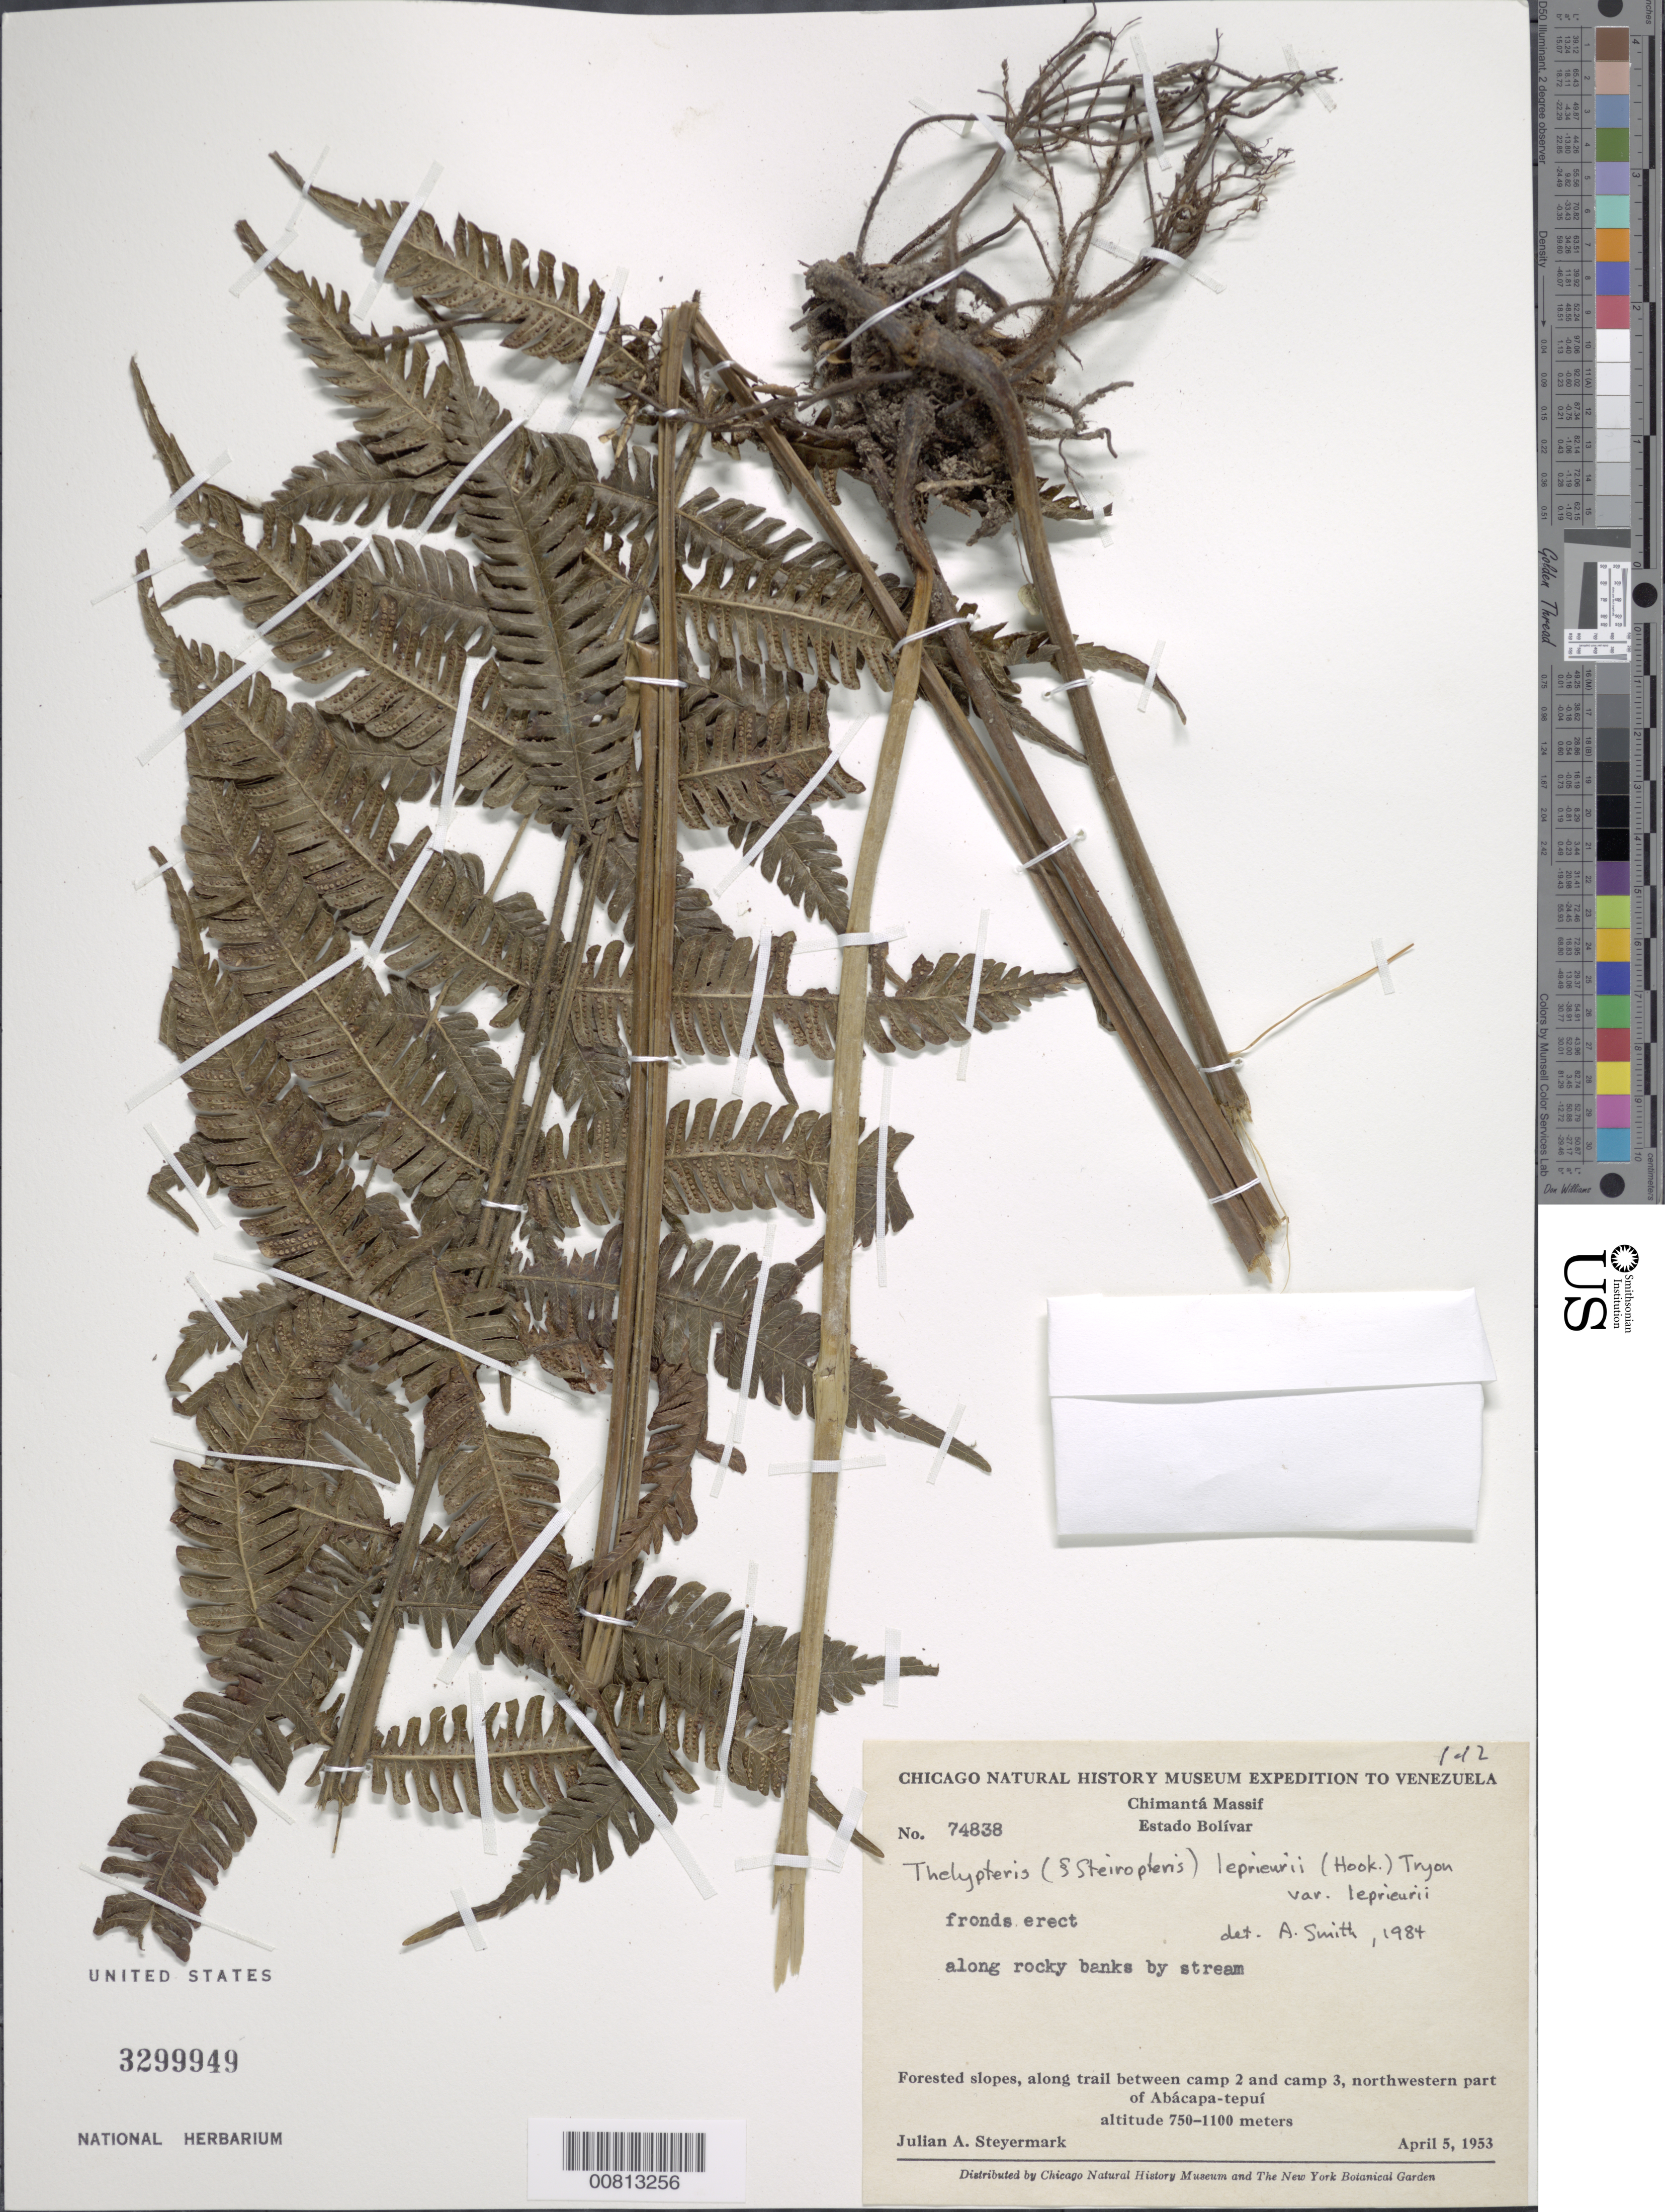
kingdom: Plantae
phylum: Tracheophyta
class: Polypodiopsida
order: Polypodiales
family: Thelypteridaceae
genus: Steiropteris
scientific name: Steiropteris leprieurii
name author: (Hook. f.) Pic. Serm.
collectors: J. Steyermark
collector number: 74838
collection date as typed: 5-Apr-53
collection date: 1953-04-05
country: Venezuela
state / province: Bolívar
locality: Chimantá Massif, Abácapa-tepuí, along trail between camp 2 and camp 3, NW part of Abácapa-tepuí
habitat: Forested slopes; along rocky banks by stream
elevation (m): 750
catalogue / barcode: US 3299949